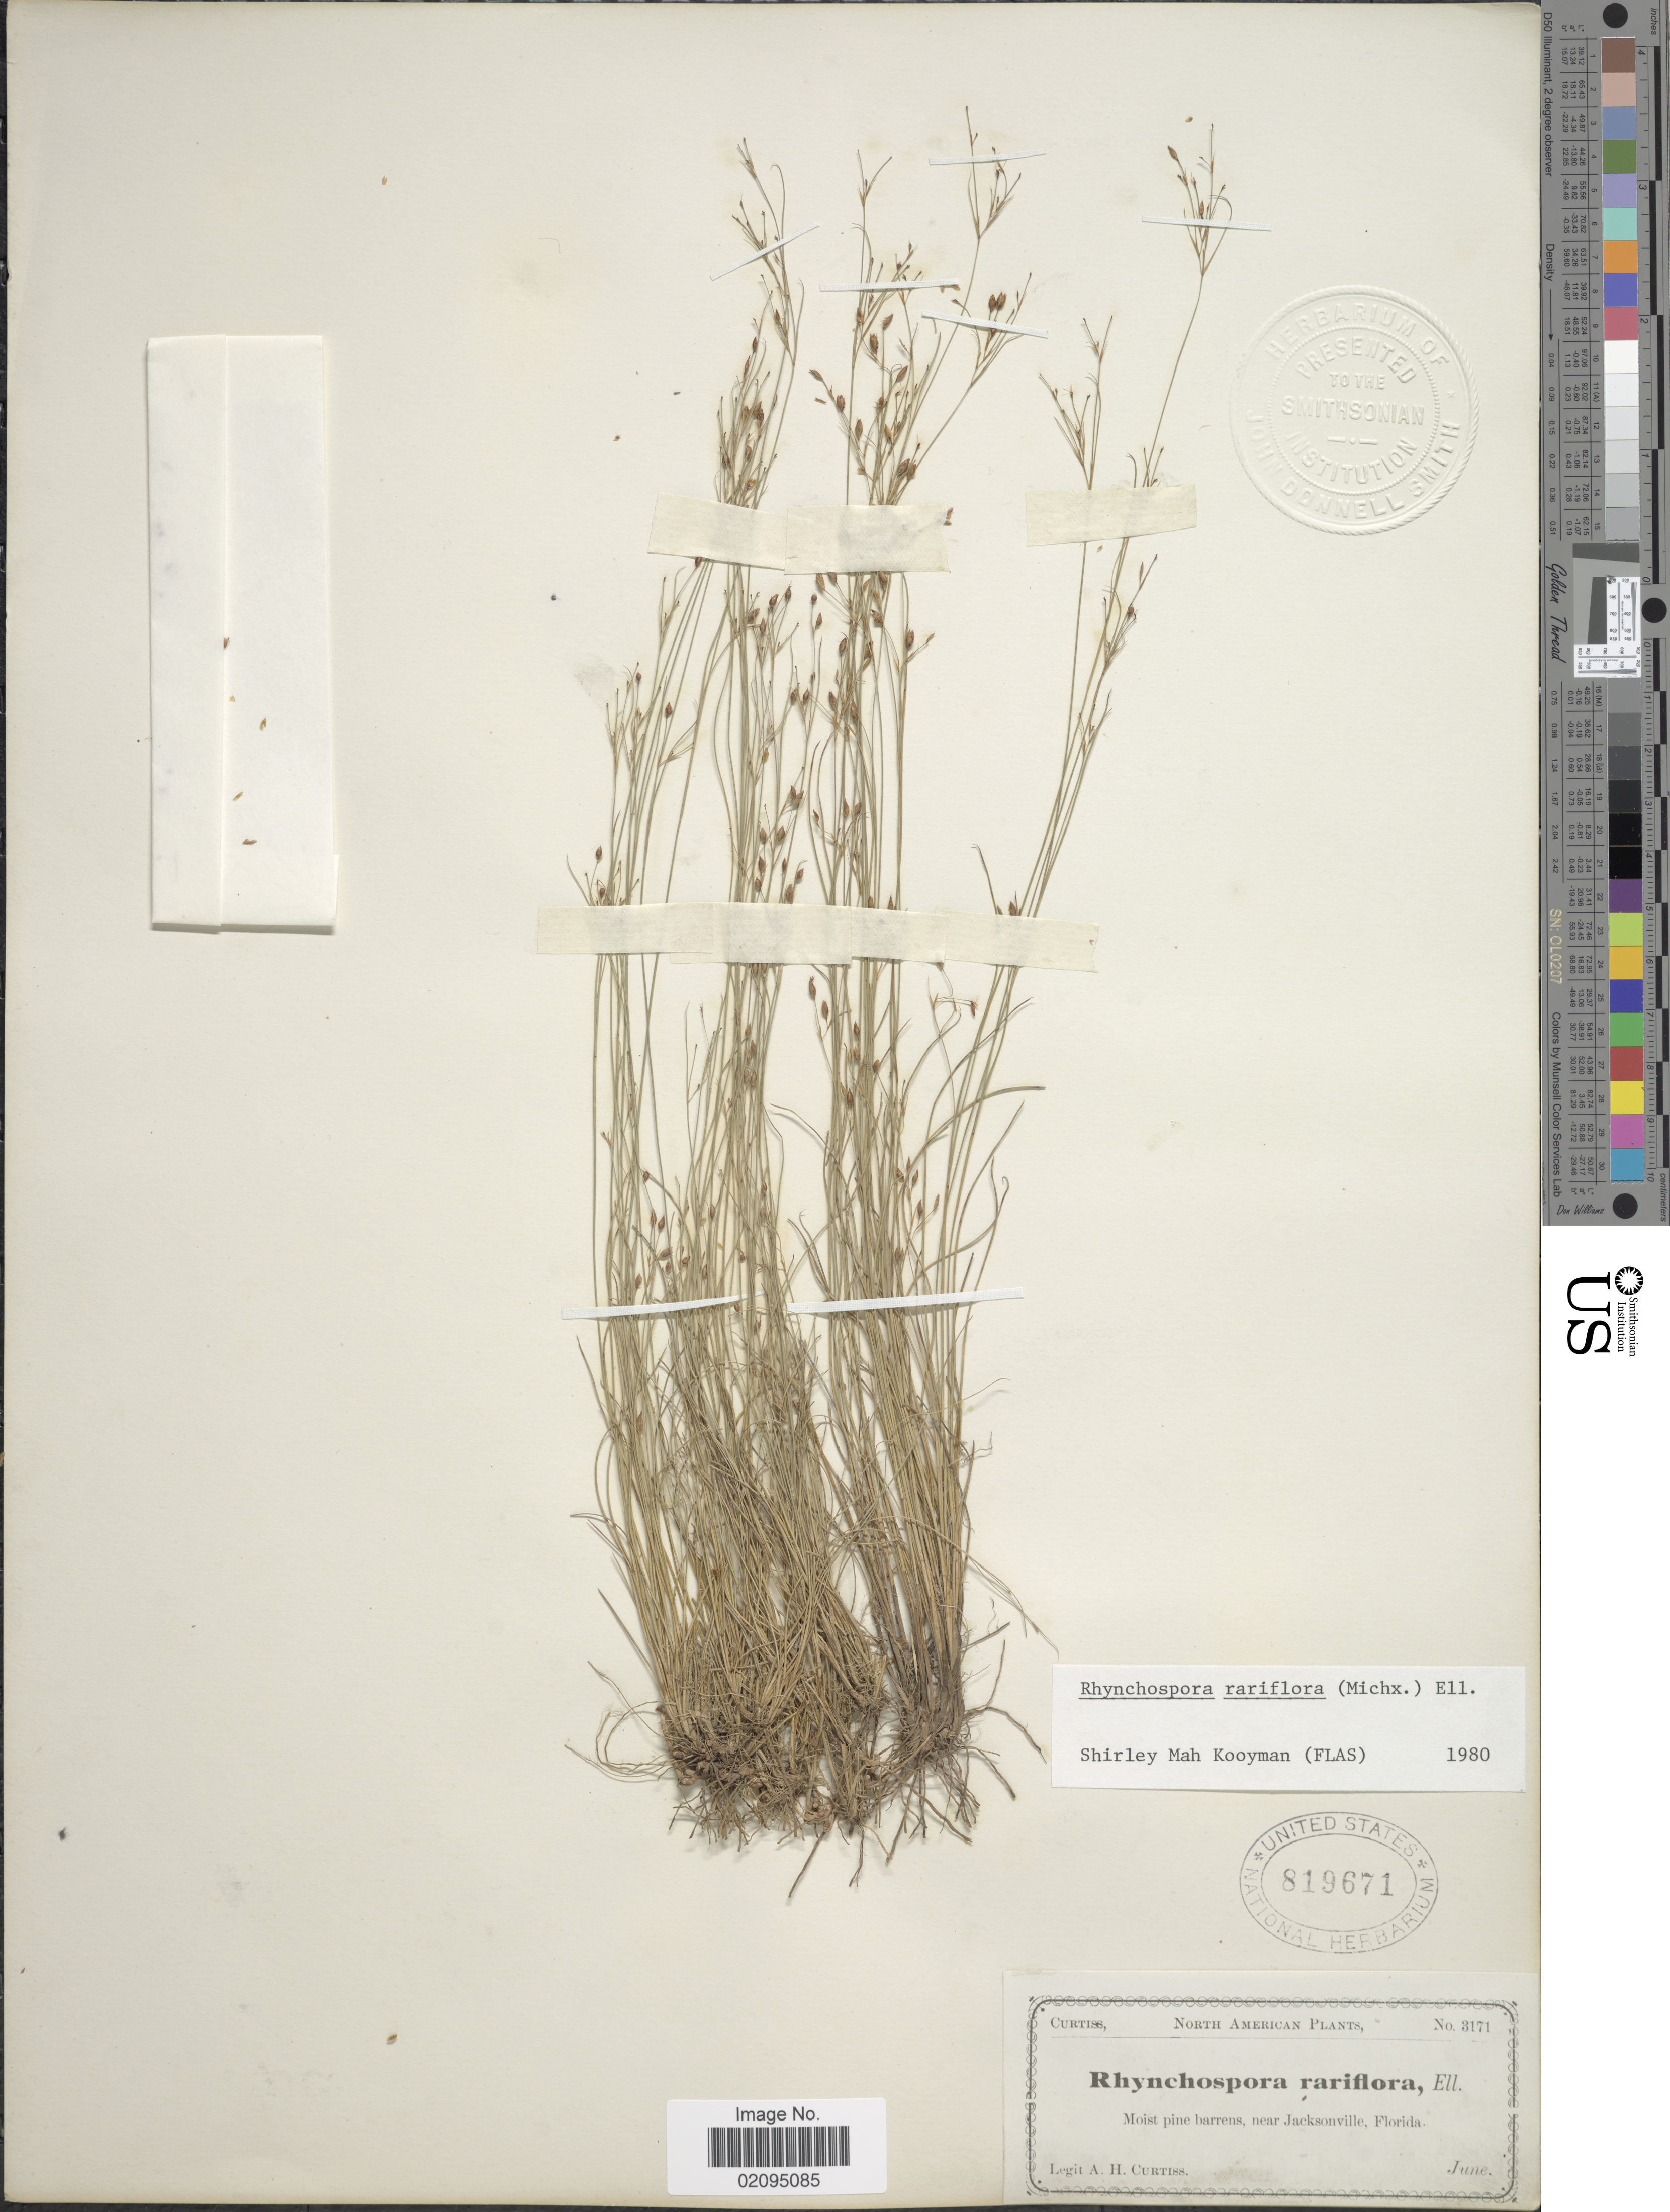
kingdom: Plantae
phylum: Tracheophyta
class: Liliopsida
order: Poales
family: Cyperaceae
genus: Rhynchospora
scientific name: Rhynchospora rariflora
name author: (Michx.) Elliott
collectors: A. H. Curtiss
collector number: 3171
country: United States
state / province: Florida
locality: Near Jacksonville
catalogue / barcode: US 819671